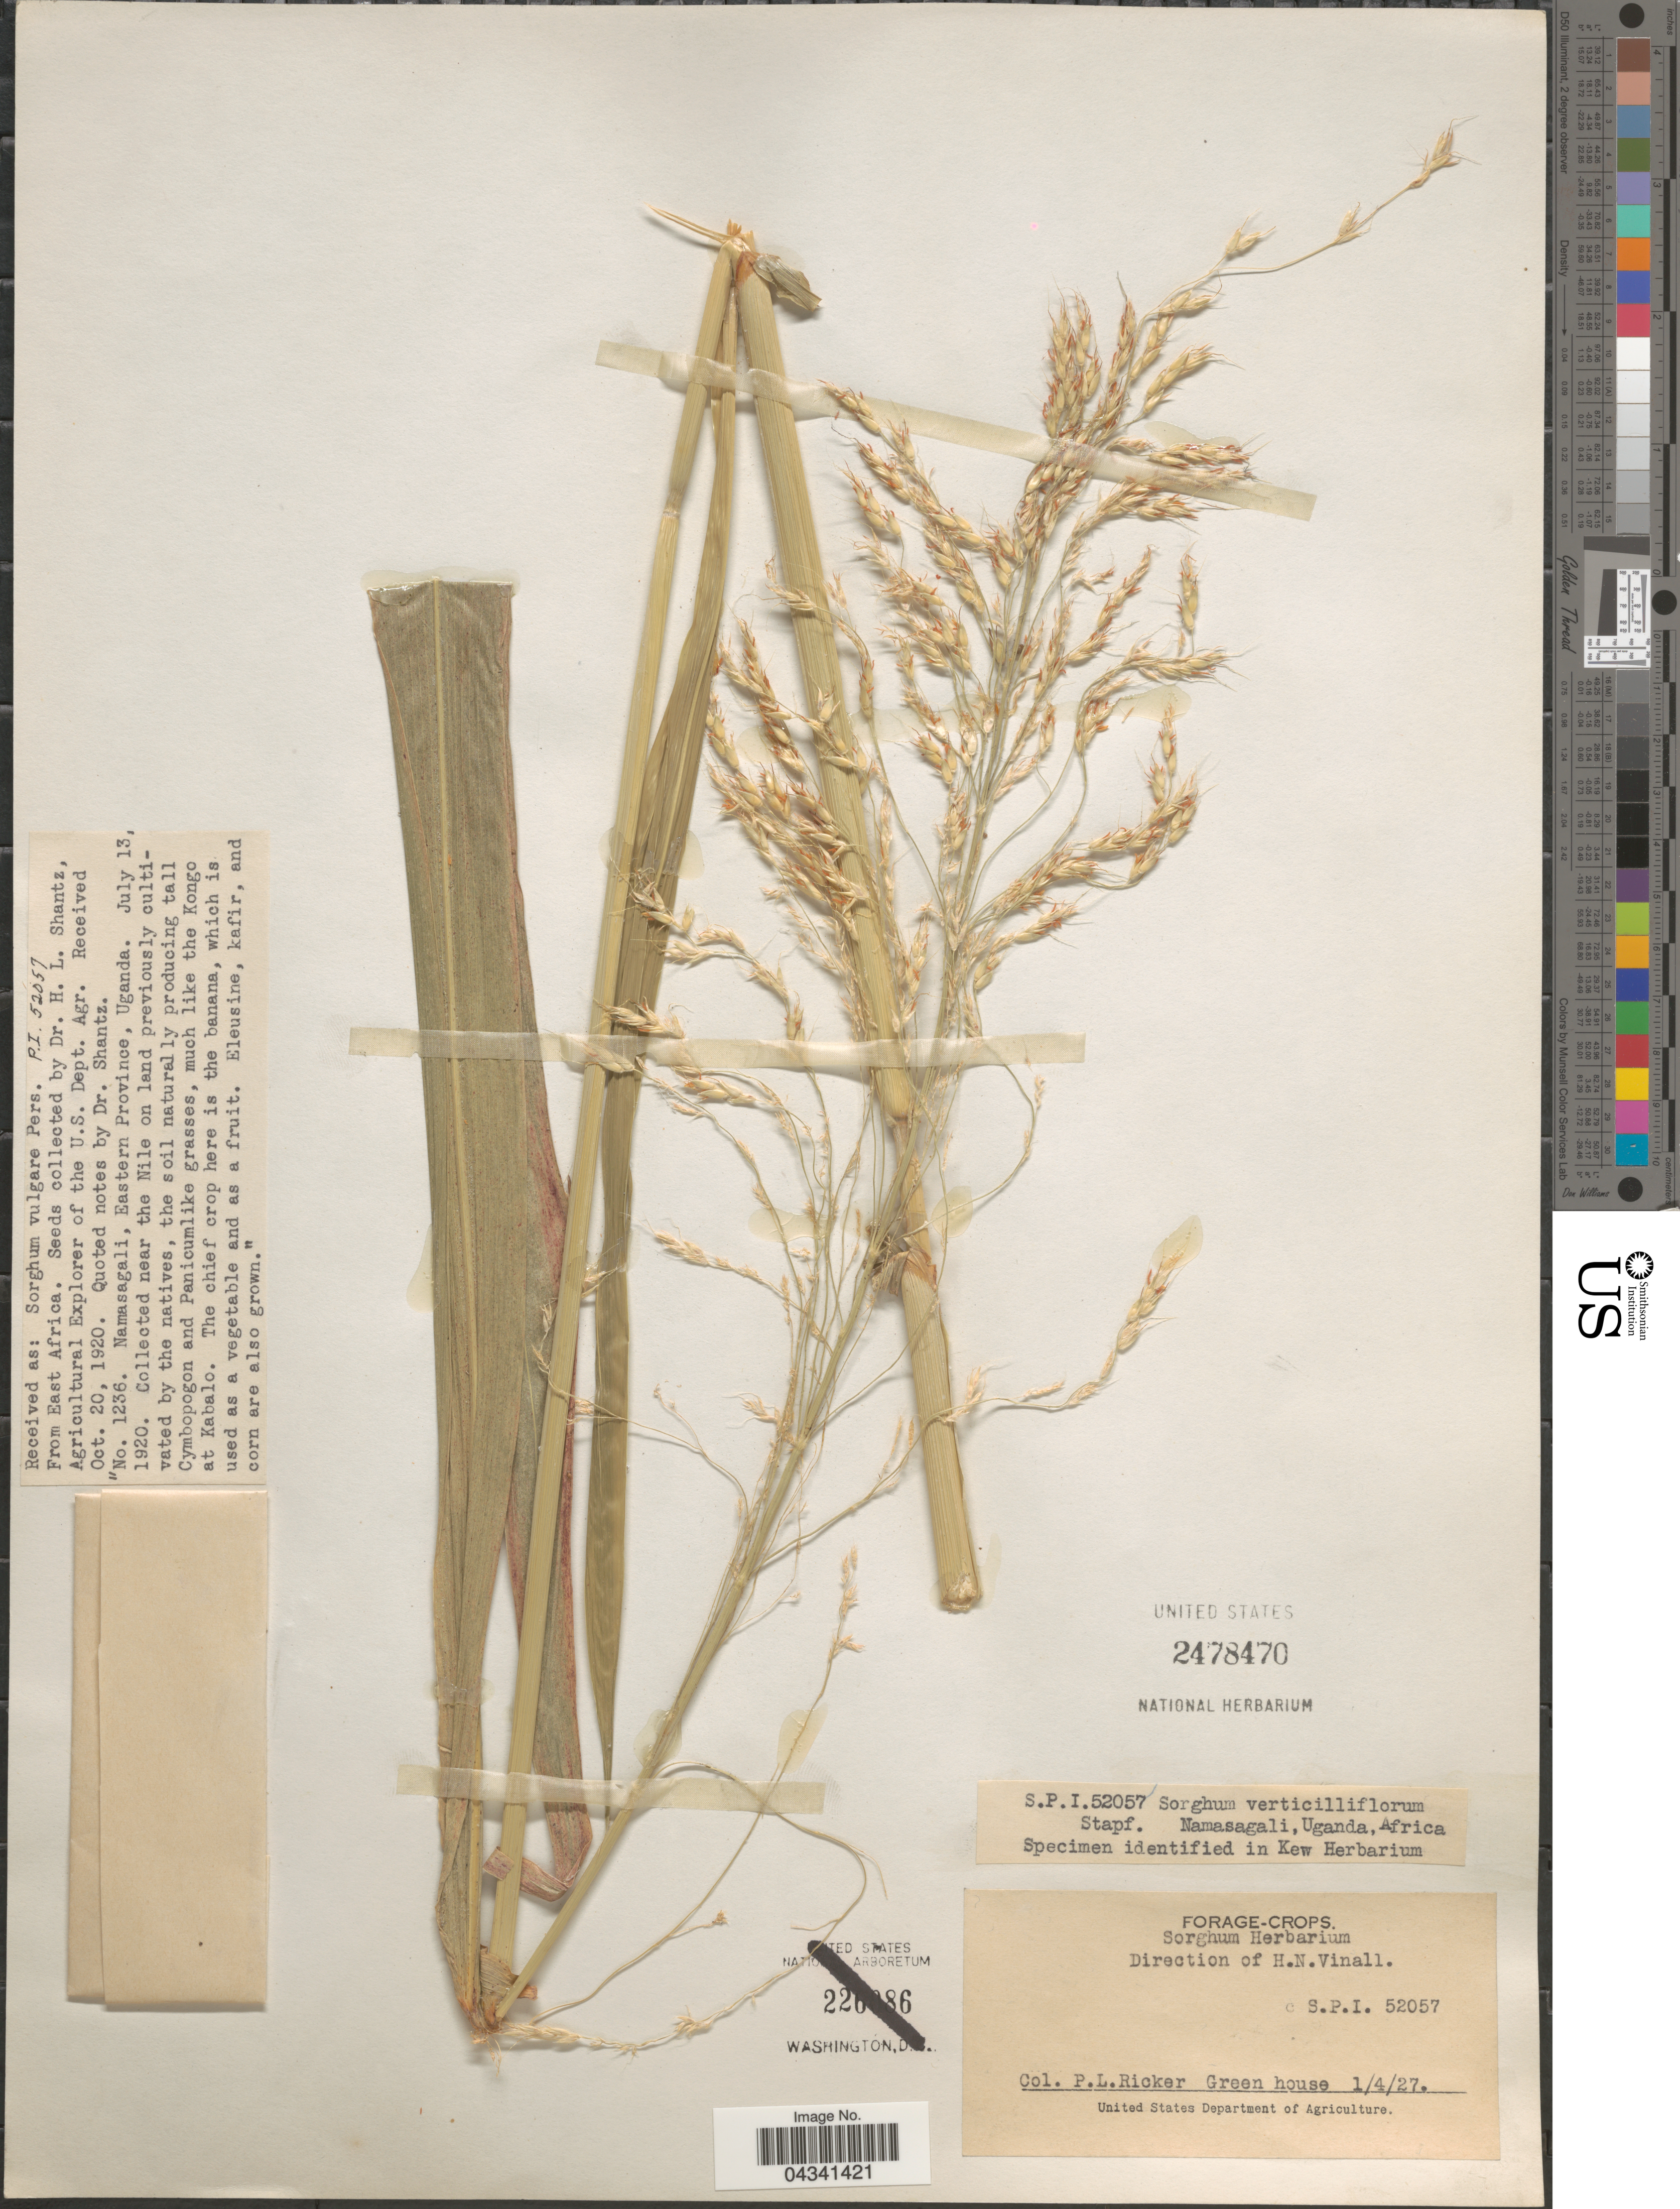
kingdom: Plantae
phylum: Tracheophyta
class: Liliopsida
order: Poales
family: Poaceae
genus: Sorghum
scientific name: Sorghum arundinaceum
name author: (Desv.) Stapf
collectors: P. Ricker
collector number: S.P.I. 52057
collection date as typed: Transcribed d/m/y: 1/4/27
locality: Green house.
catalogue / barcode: US 2478470